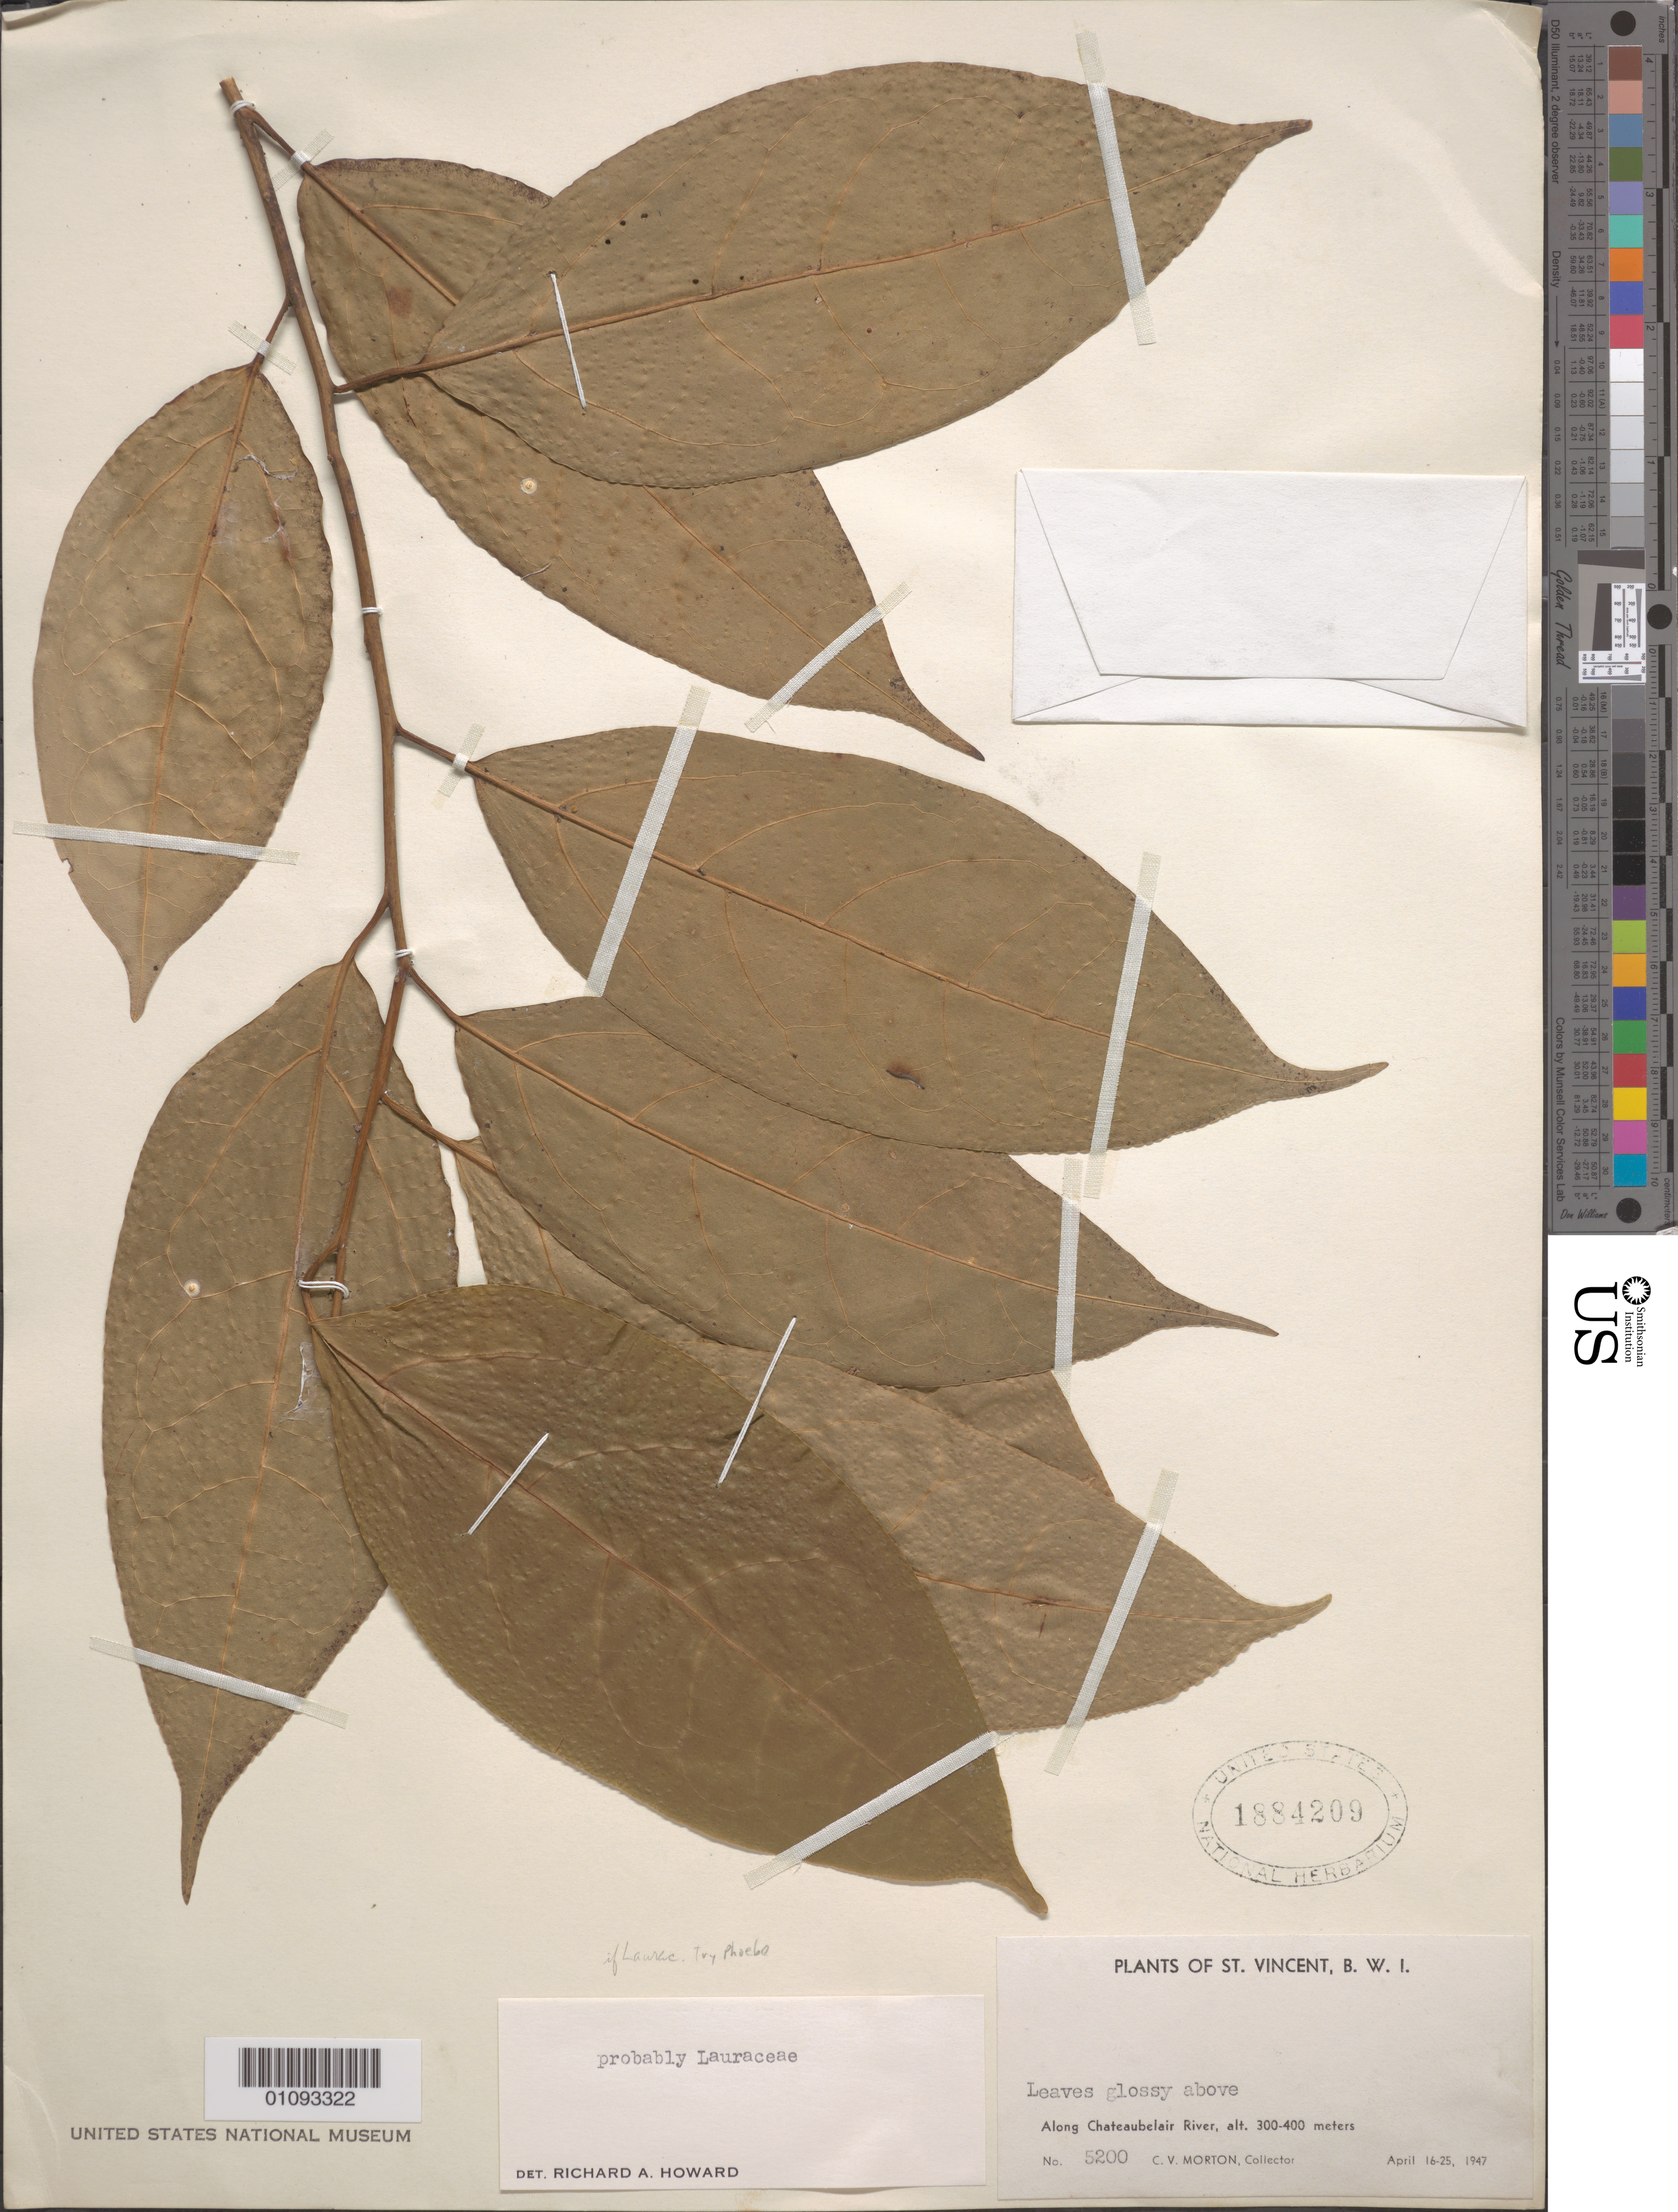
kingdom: Plantae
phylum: Tracheophyta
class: Magnoliopsida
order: Laurales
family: Lauraceae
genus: Phoebe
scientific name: Phoebe elongata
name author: (Vahl) Nees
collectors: C. V. Morton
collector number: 5200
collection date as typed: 16 Apr 1947 to 25 Apr 1947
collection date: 1947-04-16/1947-04-25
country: St. Vincent - Grenadines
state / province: Saint Patrick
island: St. Vincent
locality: Chateaubelair River.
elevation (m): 300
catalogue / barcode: US 1884209